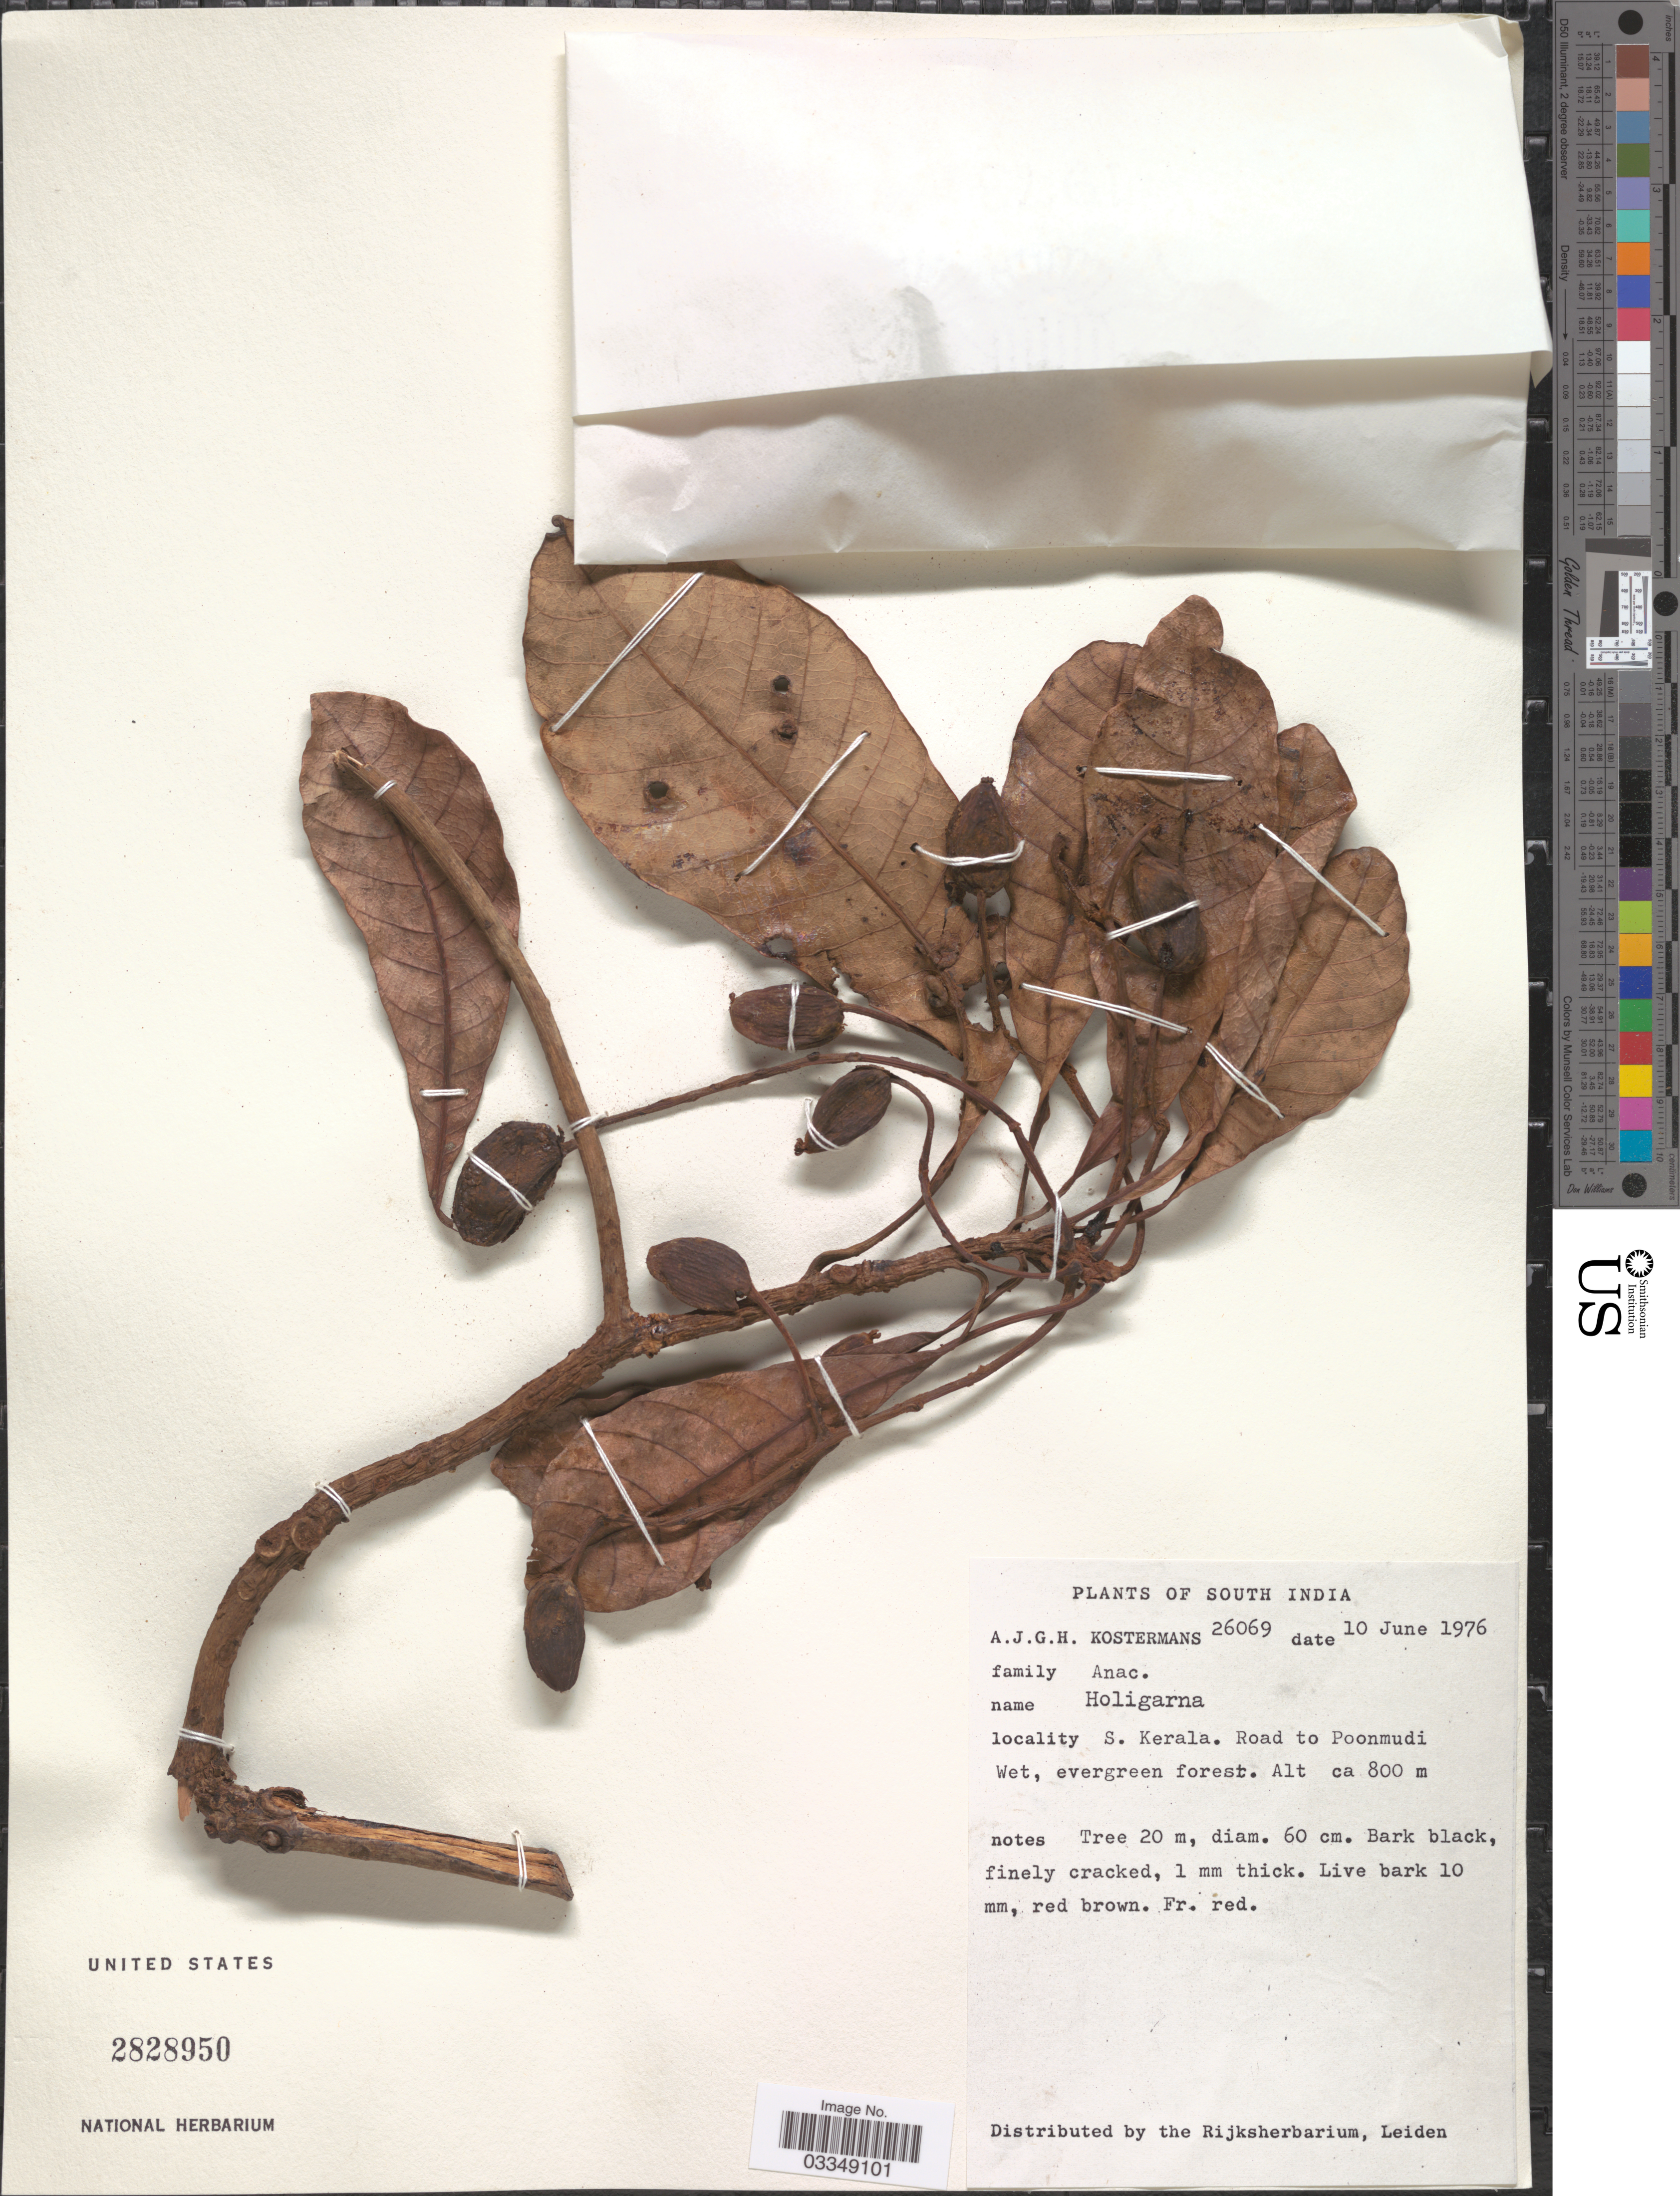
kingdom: Plantae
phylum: Tracheophyta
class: Magnoliopsida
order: Sapindales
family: Anacardiaceae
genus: Holigarna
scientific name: Holigarna sp.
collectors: A. J. G. Kostermans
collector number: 26069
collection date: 1976-06-10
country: India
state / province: Kerala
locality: South India. S. Kerala. Road to Poonmudi.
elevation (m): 800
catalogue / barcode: US 2828950